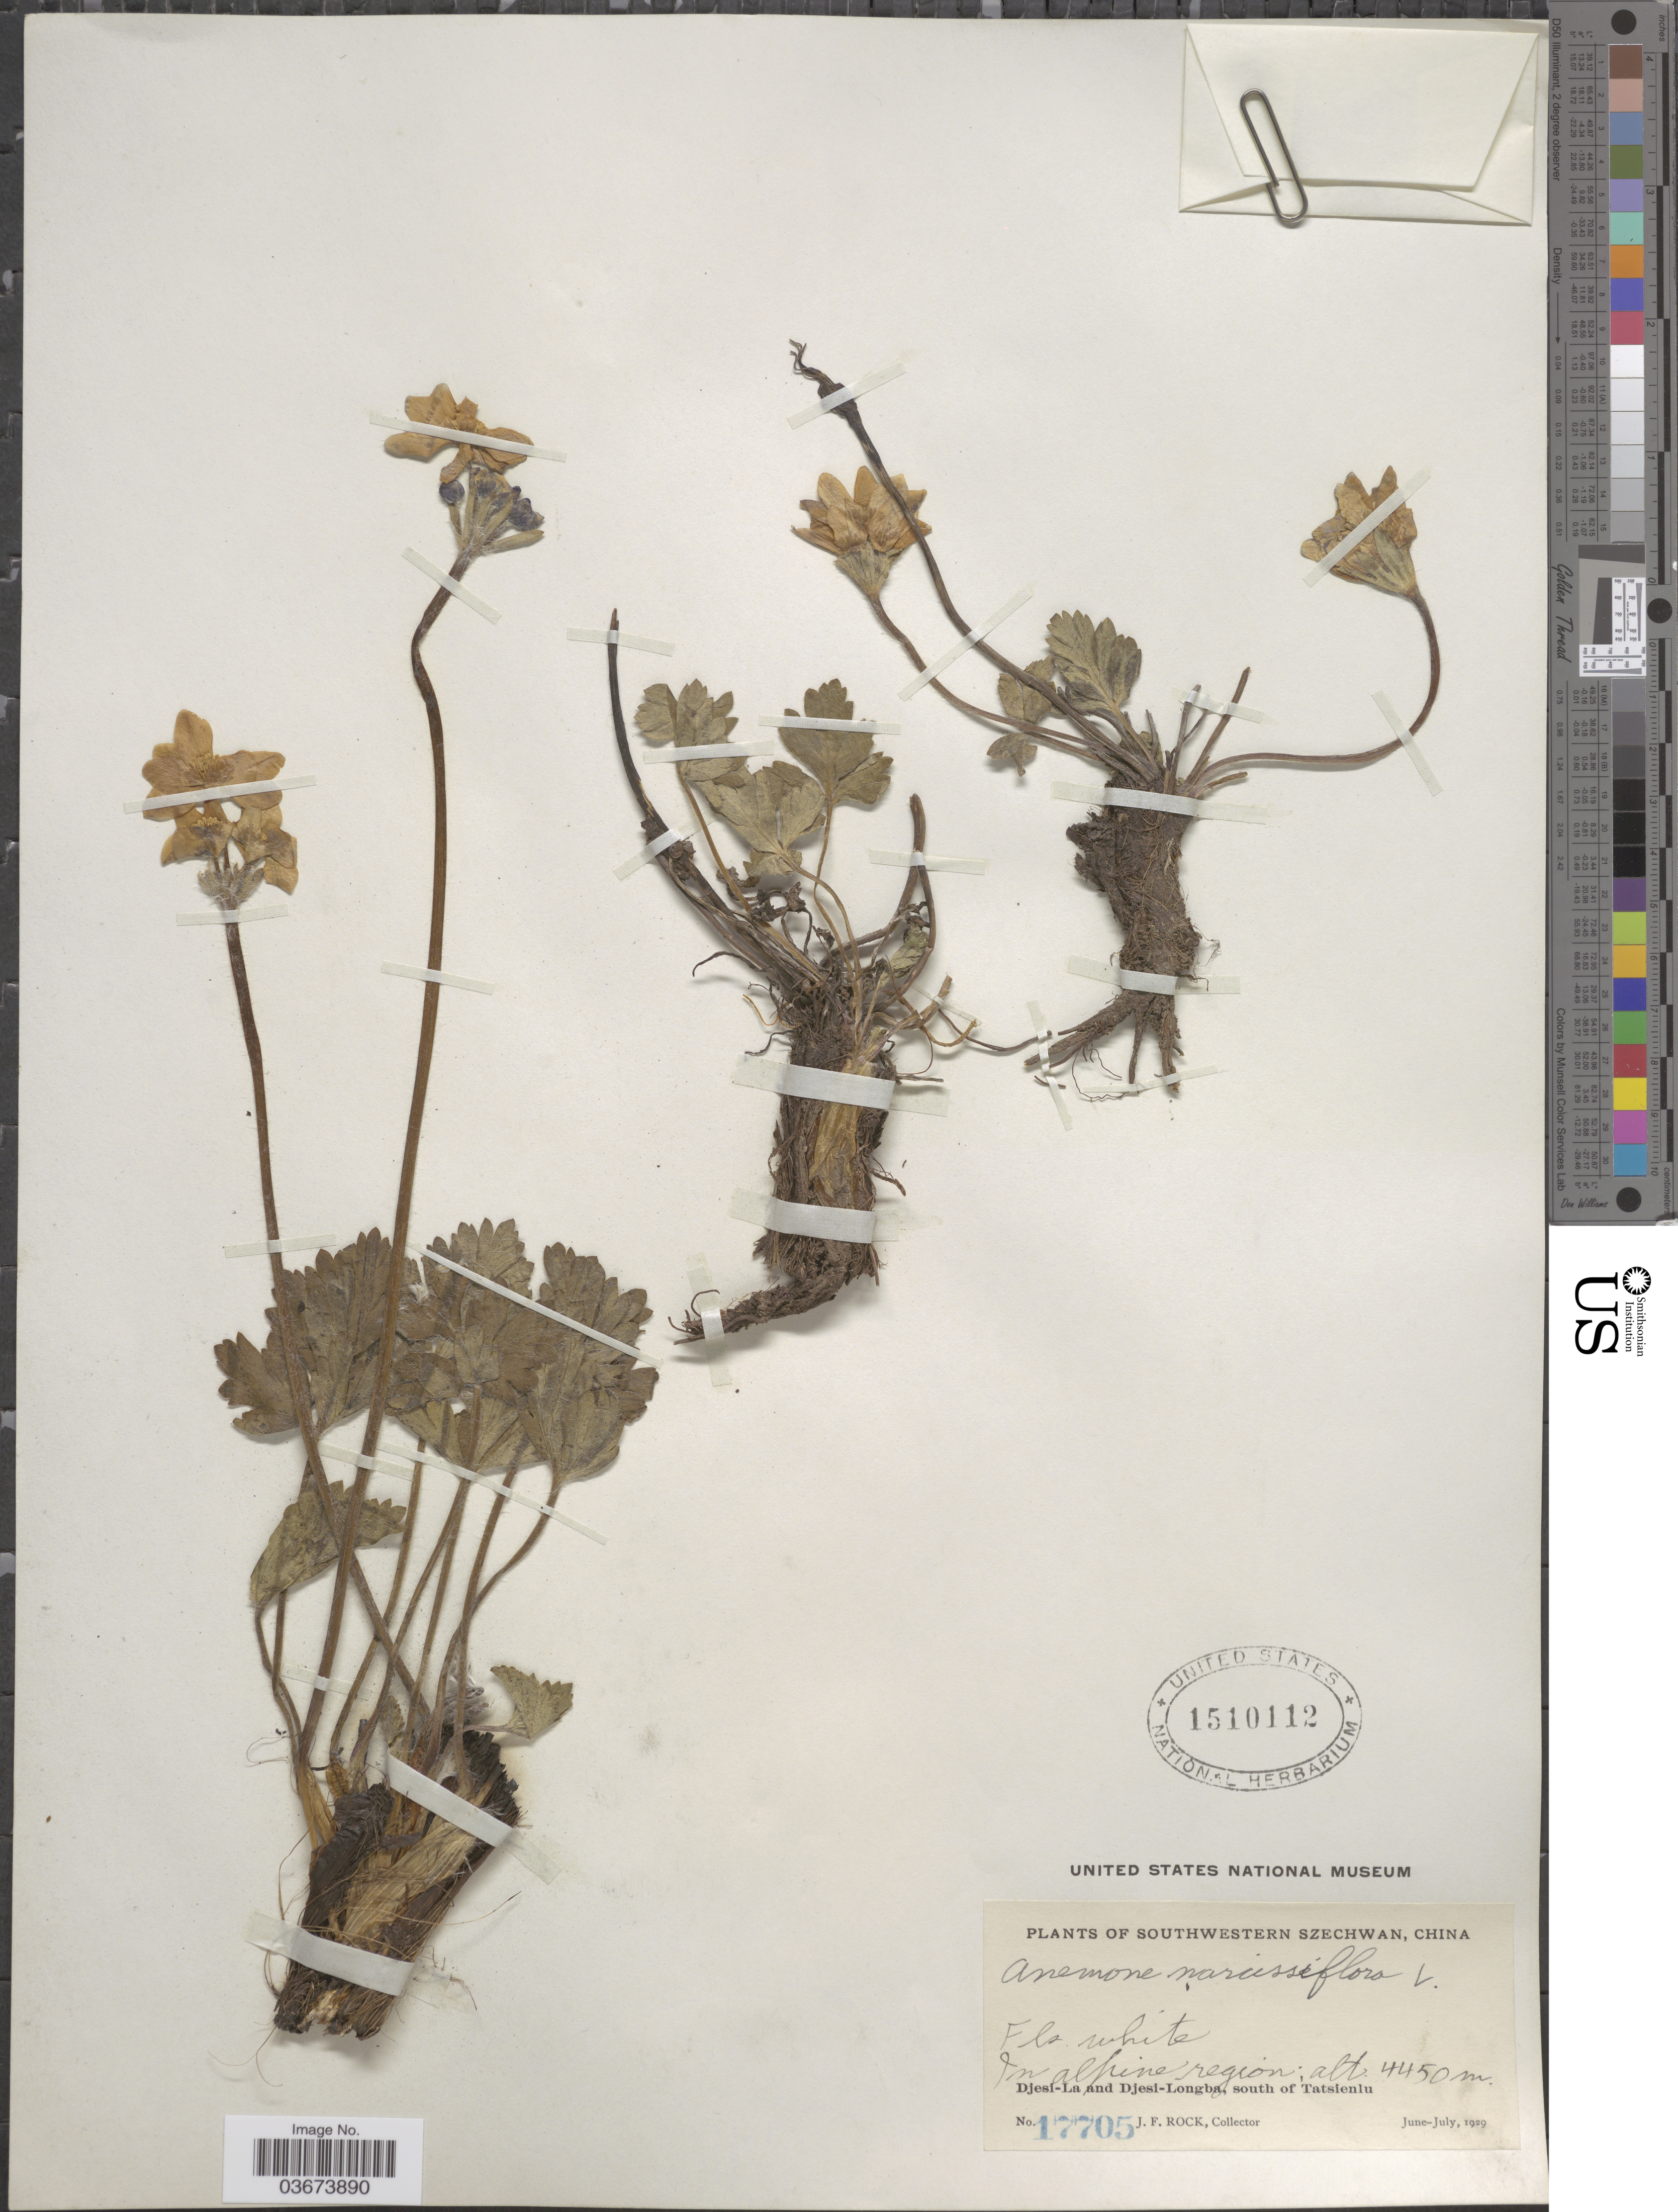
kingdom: Plantae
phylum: Tracheophyta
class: Magnoliopsida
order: Ranunculales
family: Ranunculaceae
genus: Anemone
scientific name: Anemone narcissiflora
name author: L.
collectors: J. Rock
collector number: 17705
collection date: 1929-06/1929-07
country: China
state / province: Sichuan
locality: Southwestern Szechwan. Djesi-La and Djesi-Longba, south of Tatsienlu.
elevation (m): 4450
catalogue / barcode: US 1510112